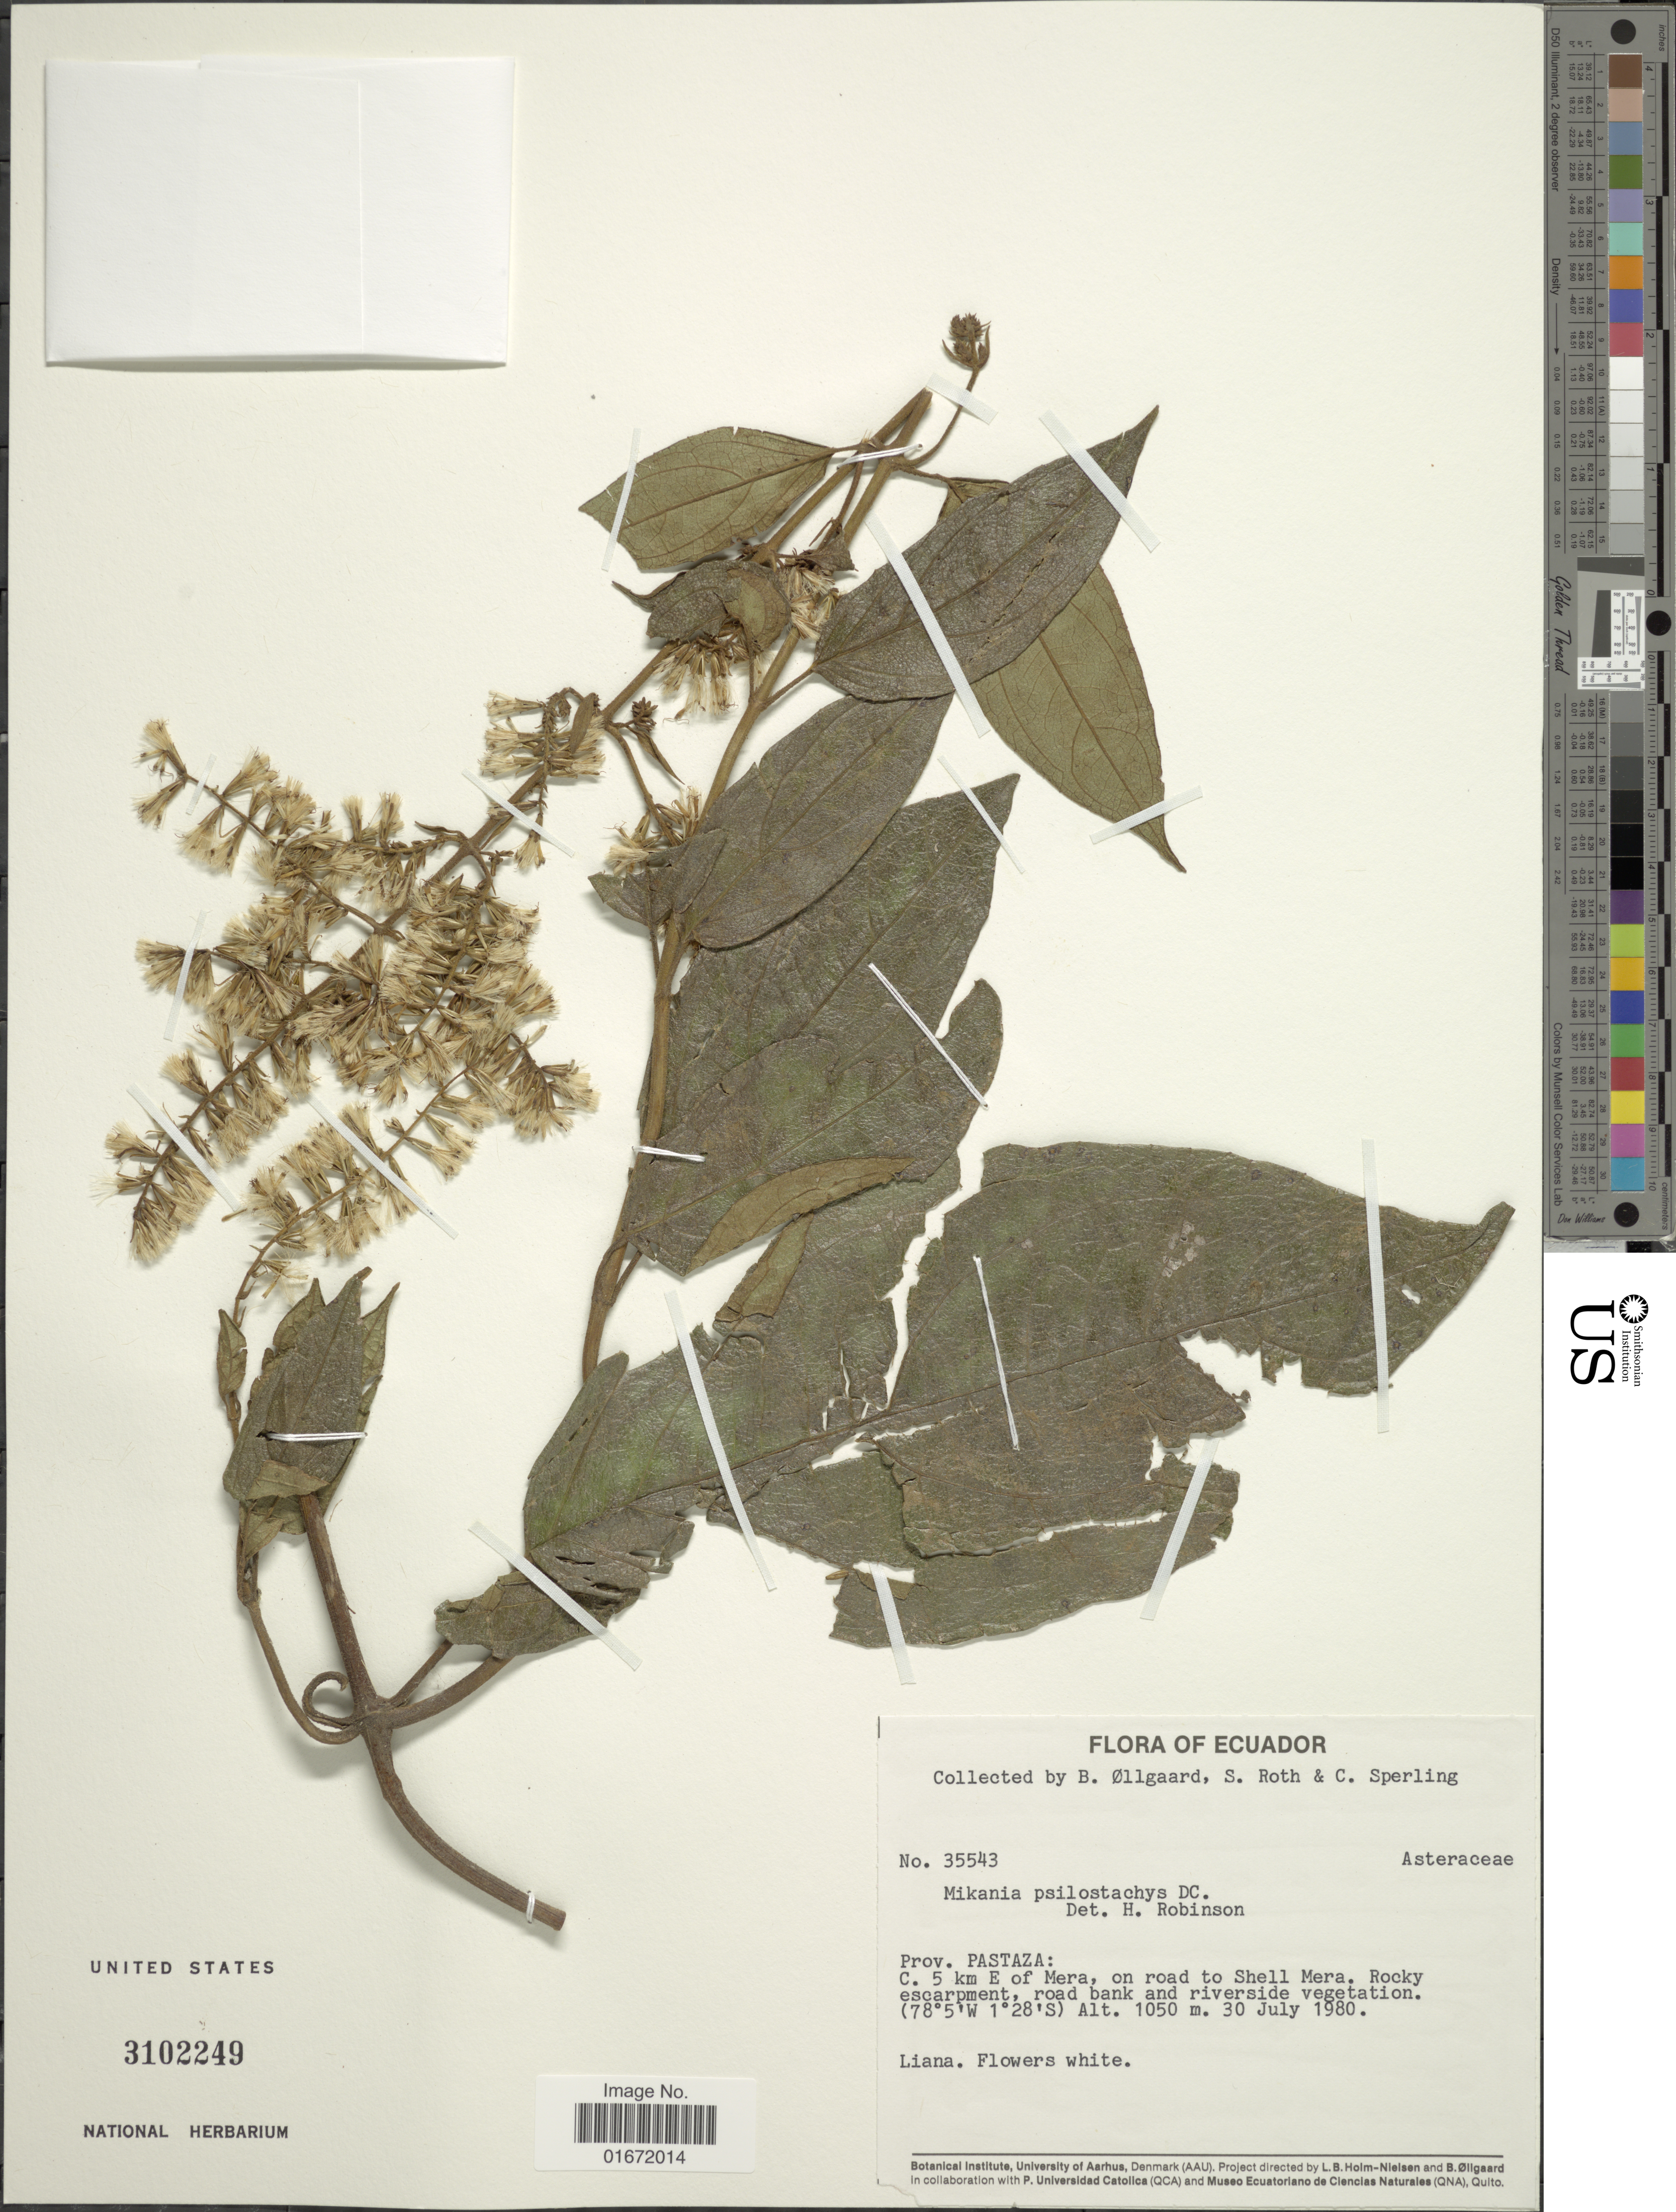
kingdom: Plantae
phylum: Tracheophyta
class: Magnoliopsida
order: Asterales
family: Asteraceae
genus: Mikania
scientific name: Mikania psilostachya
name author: DC.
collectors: B. Øllgaard, S. Roth & C. Sperling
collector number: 35543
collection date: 1980-07-30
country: Ecuador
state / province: Pastaza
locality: Prov. Pastaza: C. 5 km E of Mera, on road to Shell Mera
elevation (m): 1050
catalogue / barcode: US 3102249